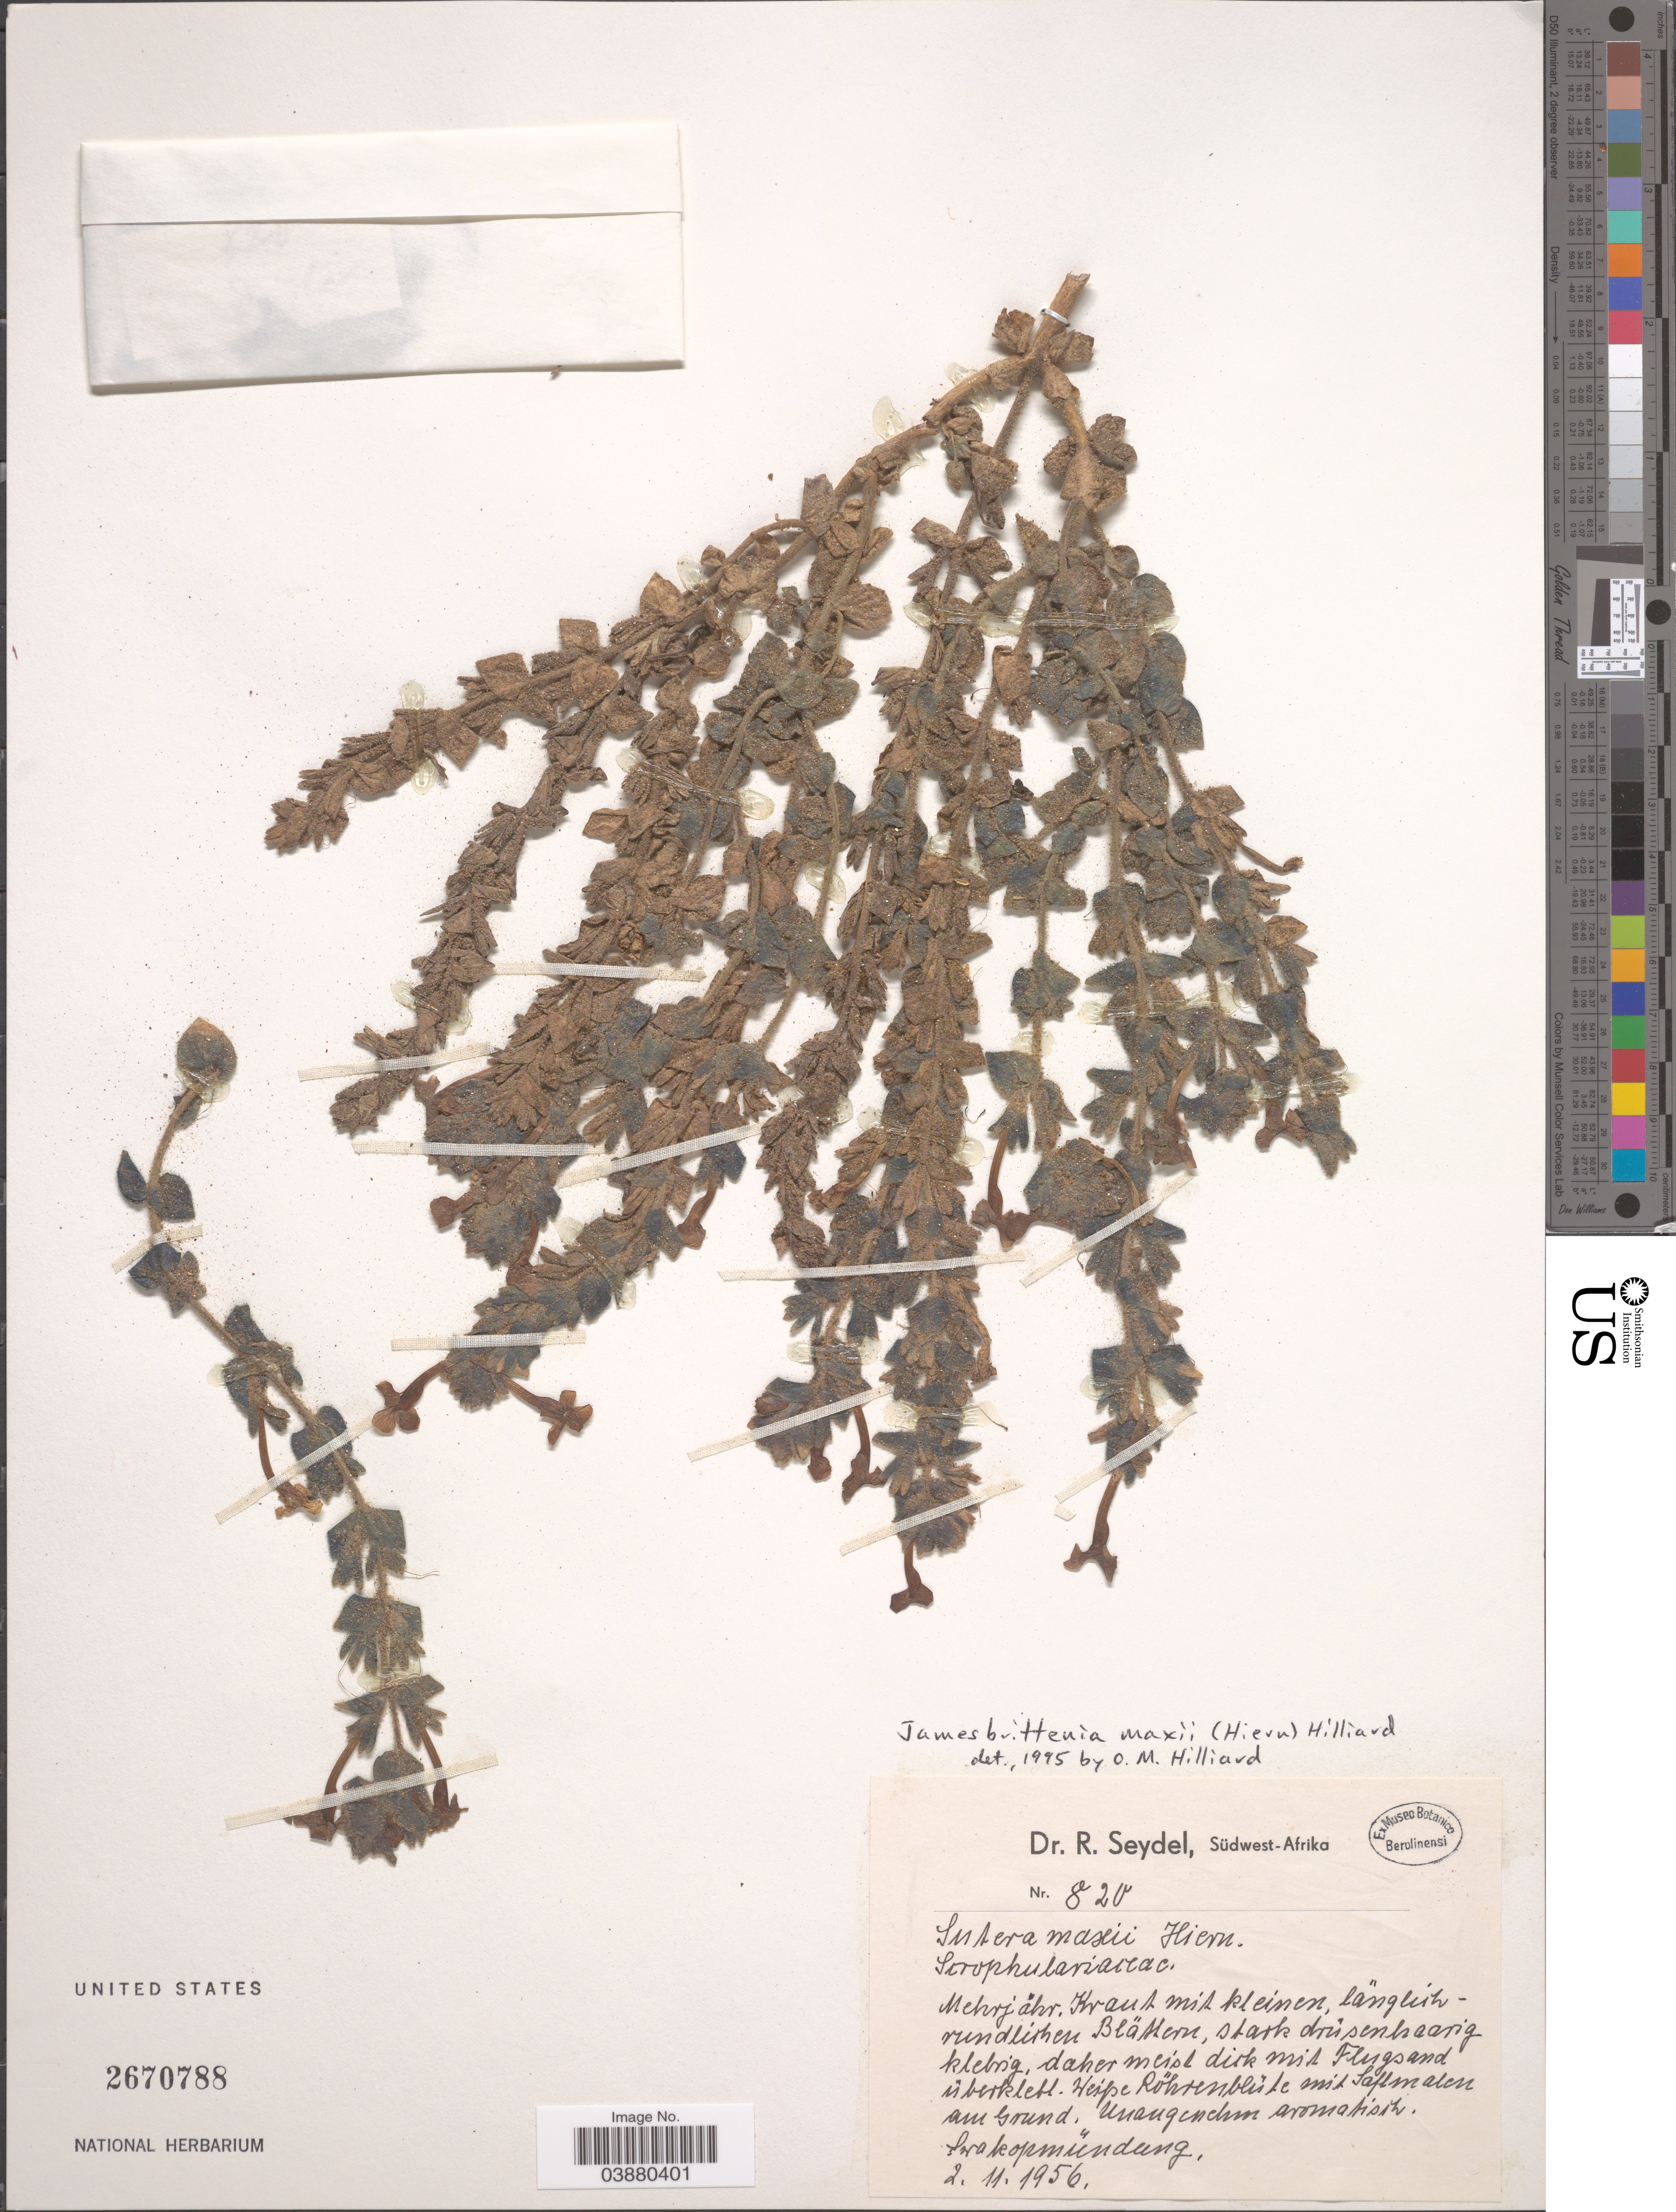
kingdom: Plantae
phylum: Tracheophyta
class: Magnoliopsida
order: Lamiales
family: Scrophulariaceae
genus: Jamesbrittenia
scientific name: Jamesbrittenia maxii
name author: (Hiern) Hilliard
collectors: R. Seydel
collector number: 820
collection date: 1956-11-02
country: Namibia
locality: Südwest-Afrika. Swakopmündung.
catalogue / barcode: US 2670788